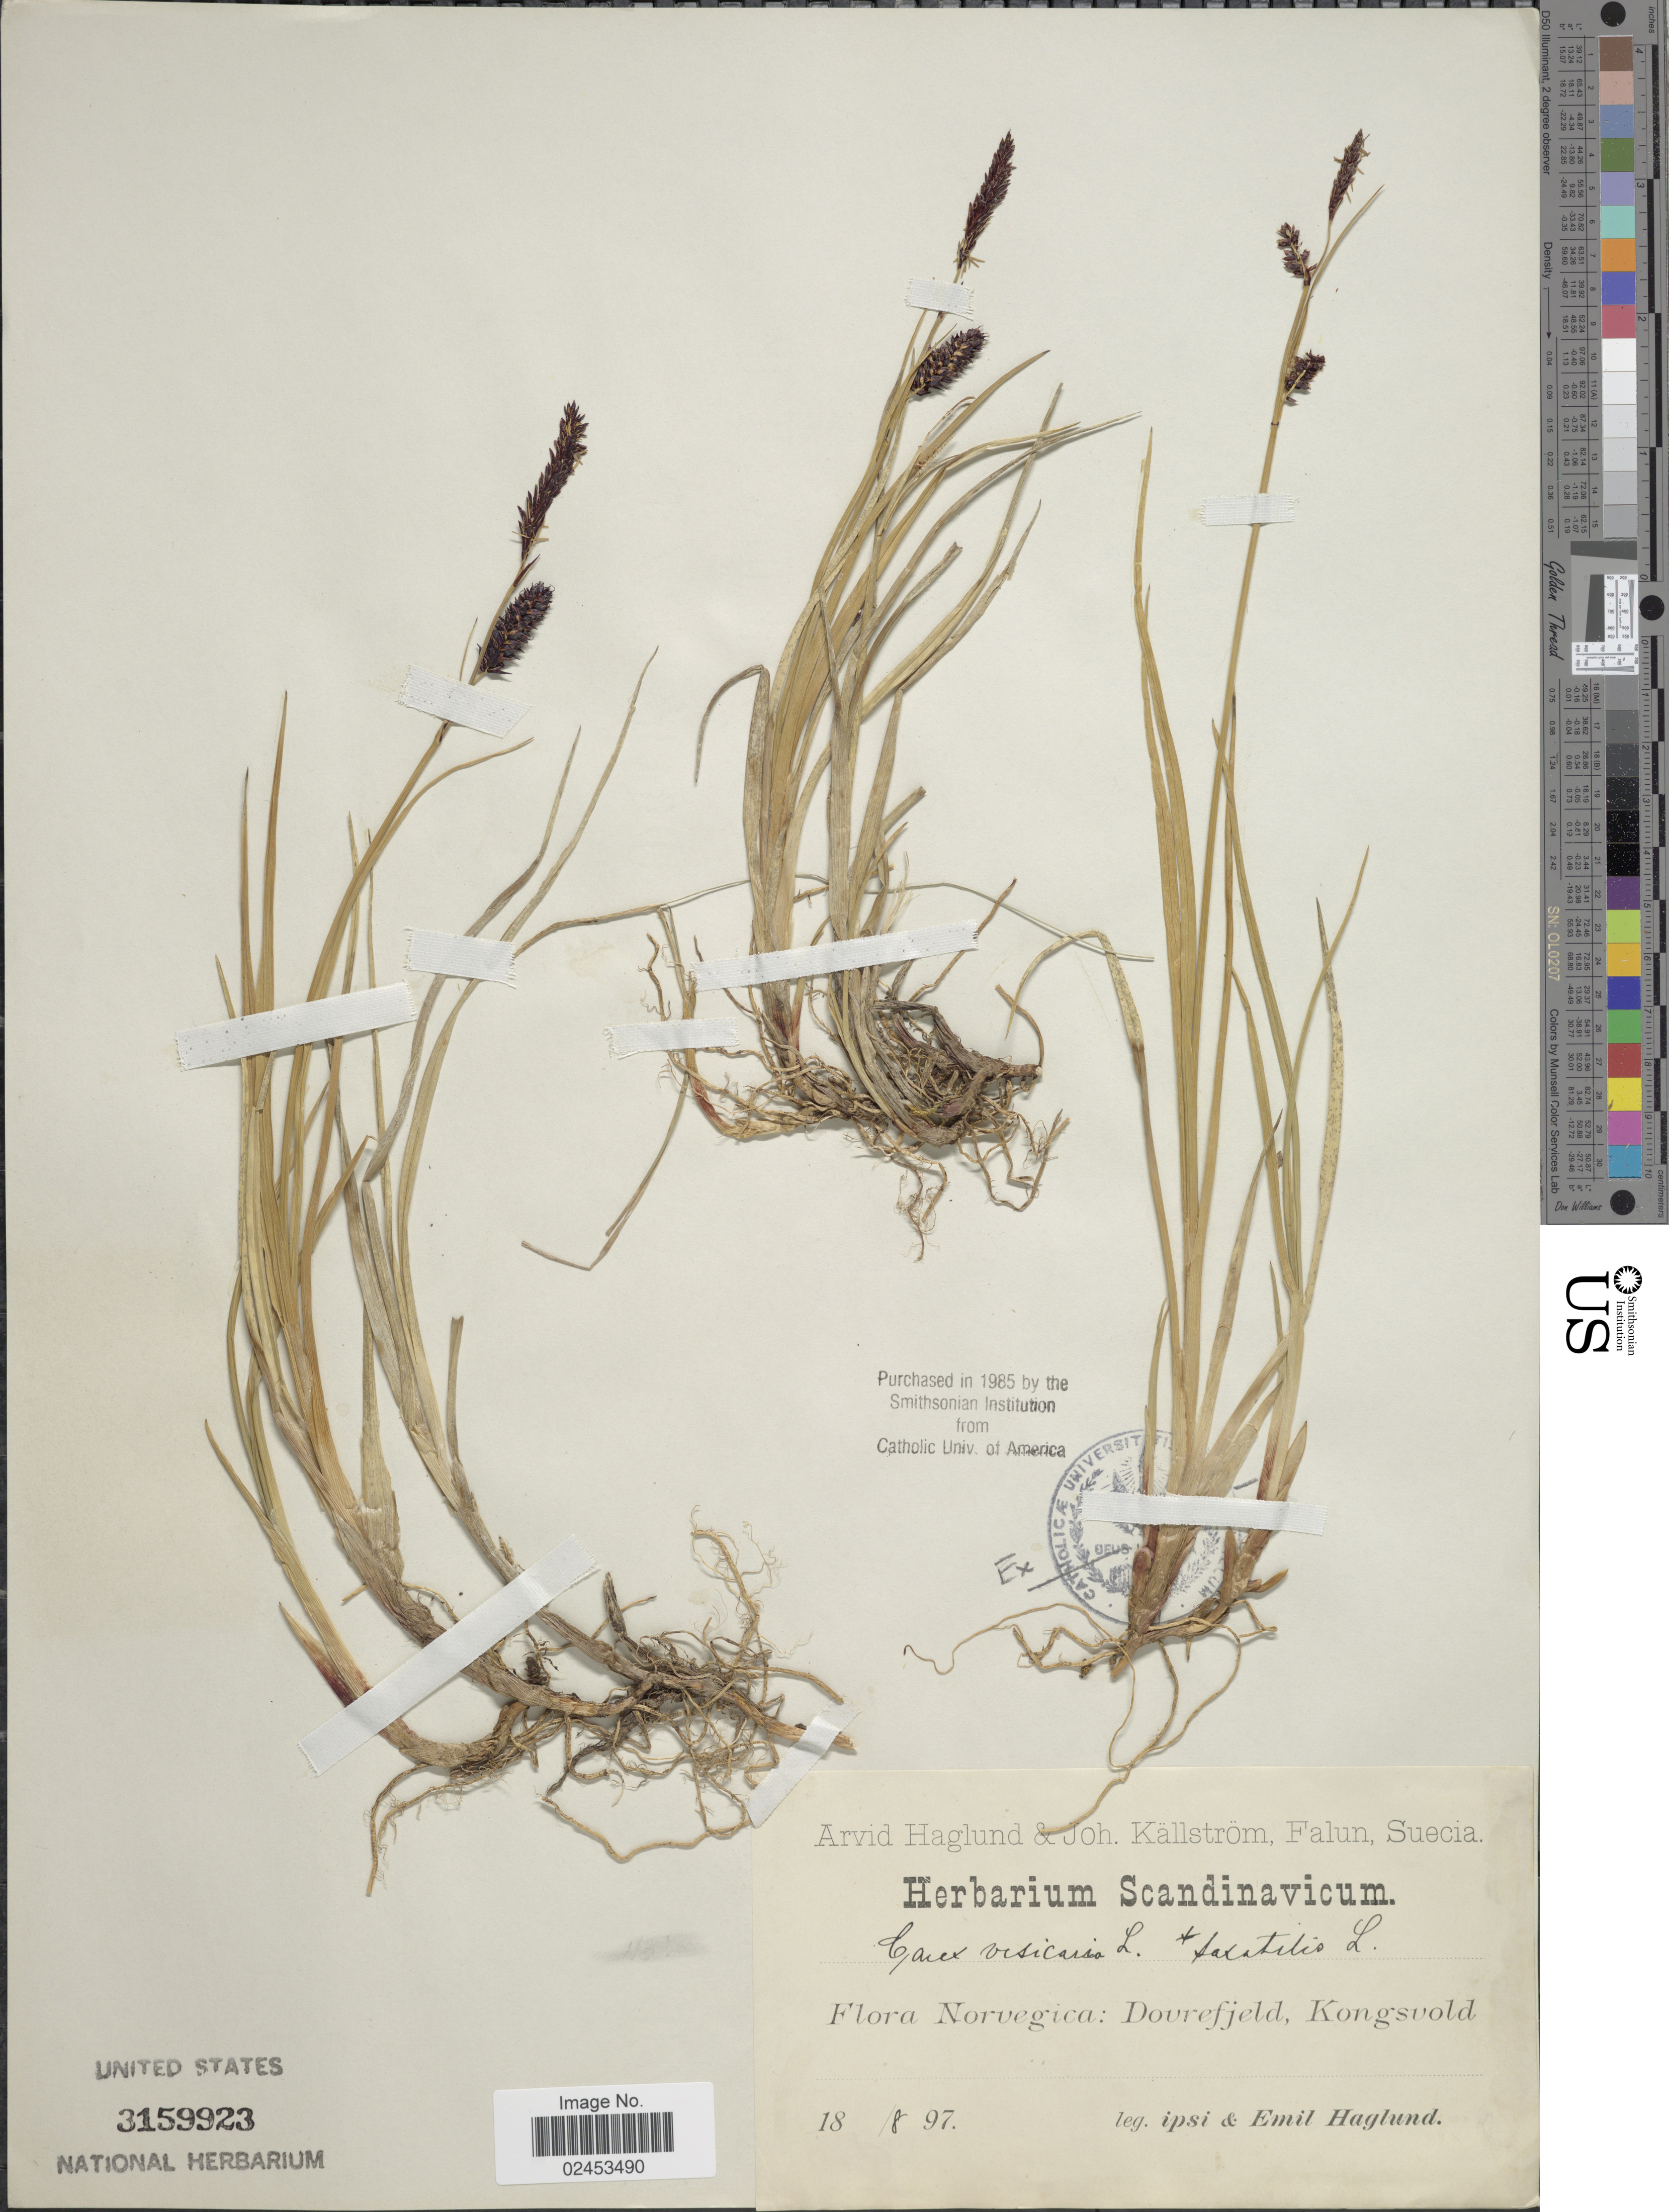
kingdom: Plantae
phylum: Tracheophyta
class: Liliopsida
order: Poales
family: Cyperaceae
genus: Carex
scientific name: Carex vesicaria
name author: L.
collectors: J. Källstrom & E. Haglund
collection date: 1897-08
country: Norway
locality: Norvegica: Dovrefjeld, Kongsvold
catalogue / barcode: US 3159923